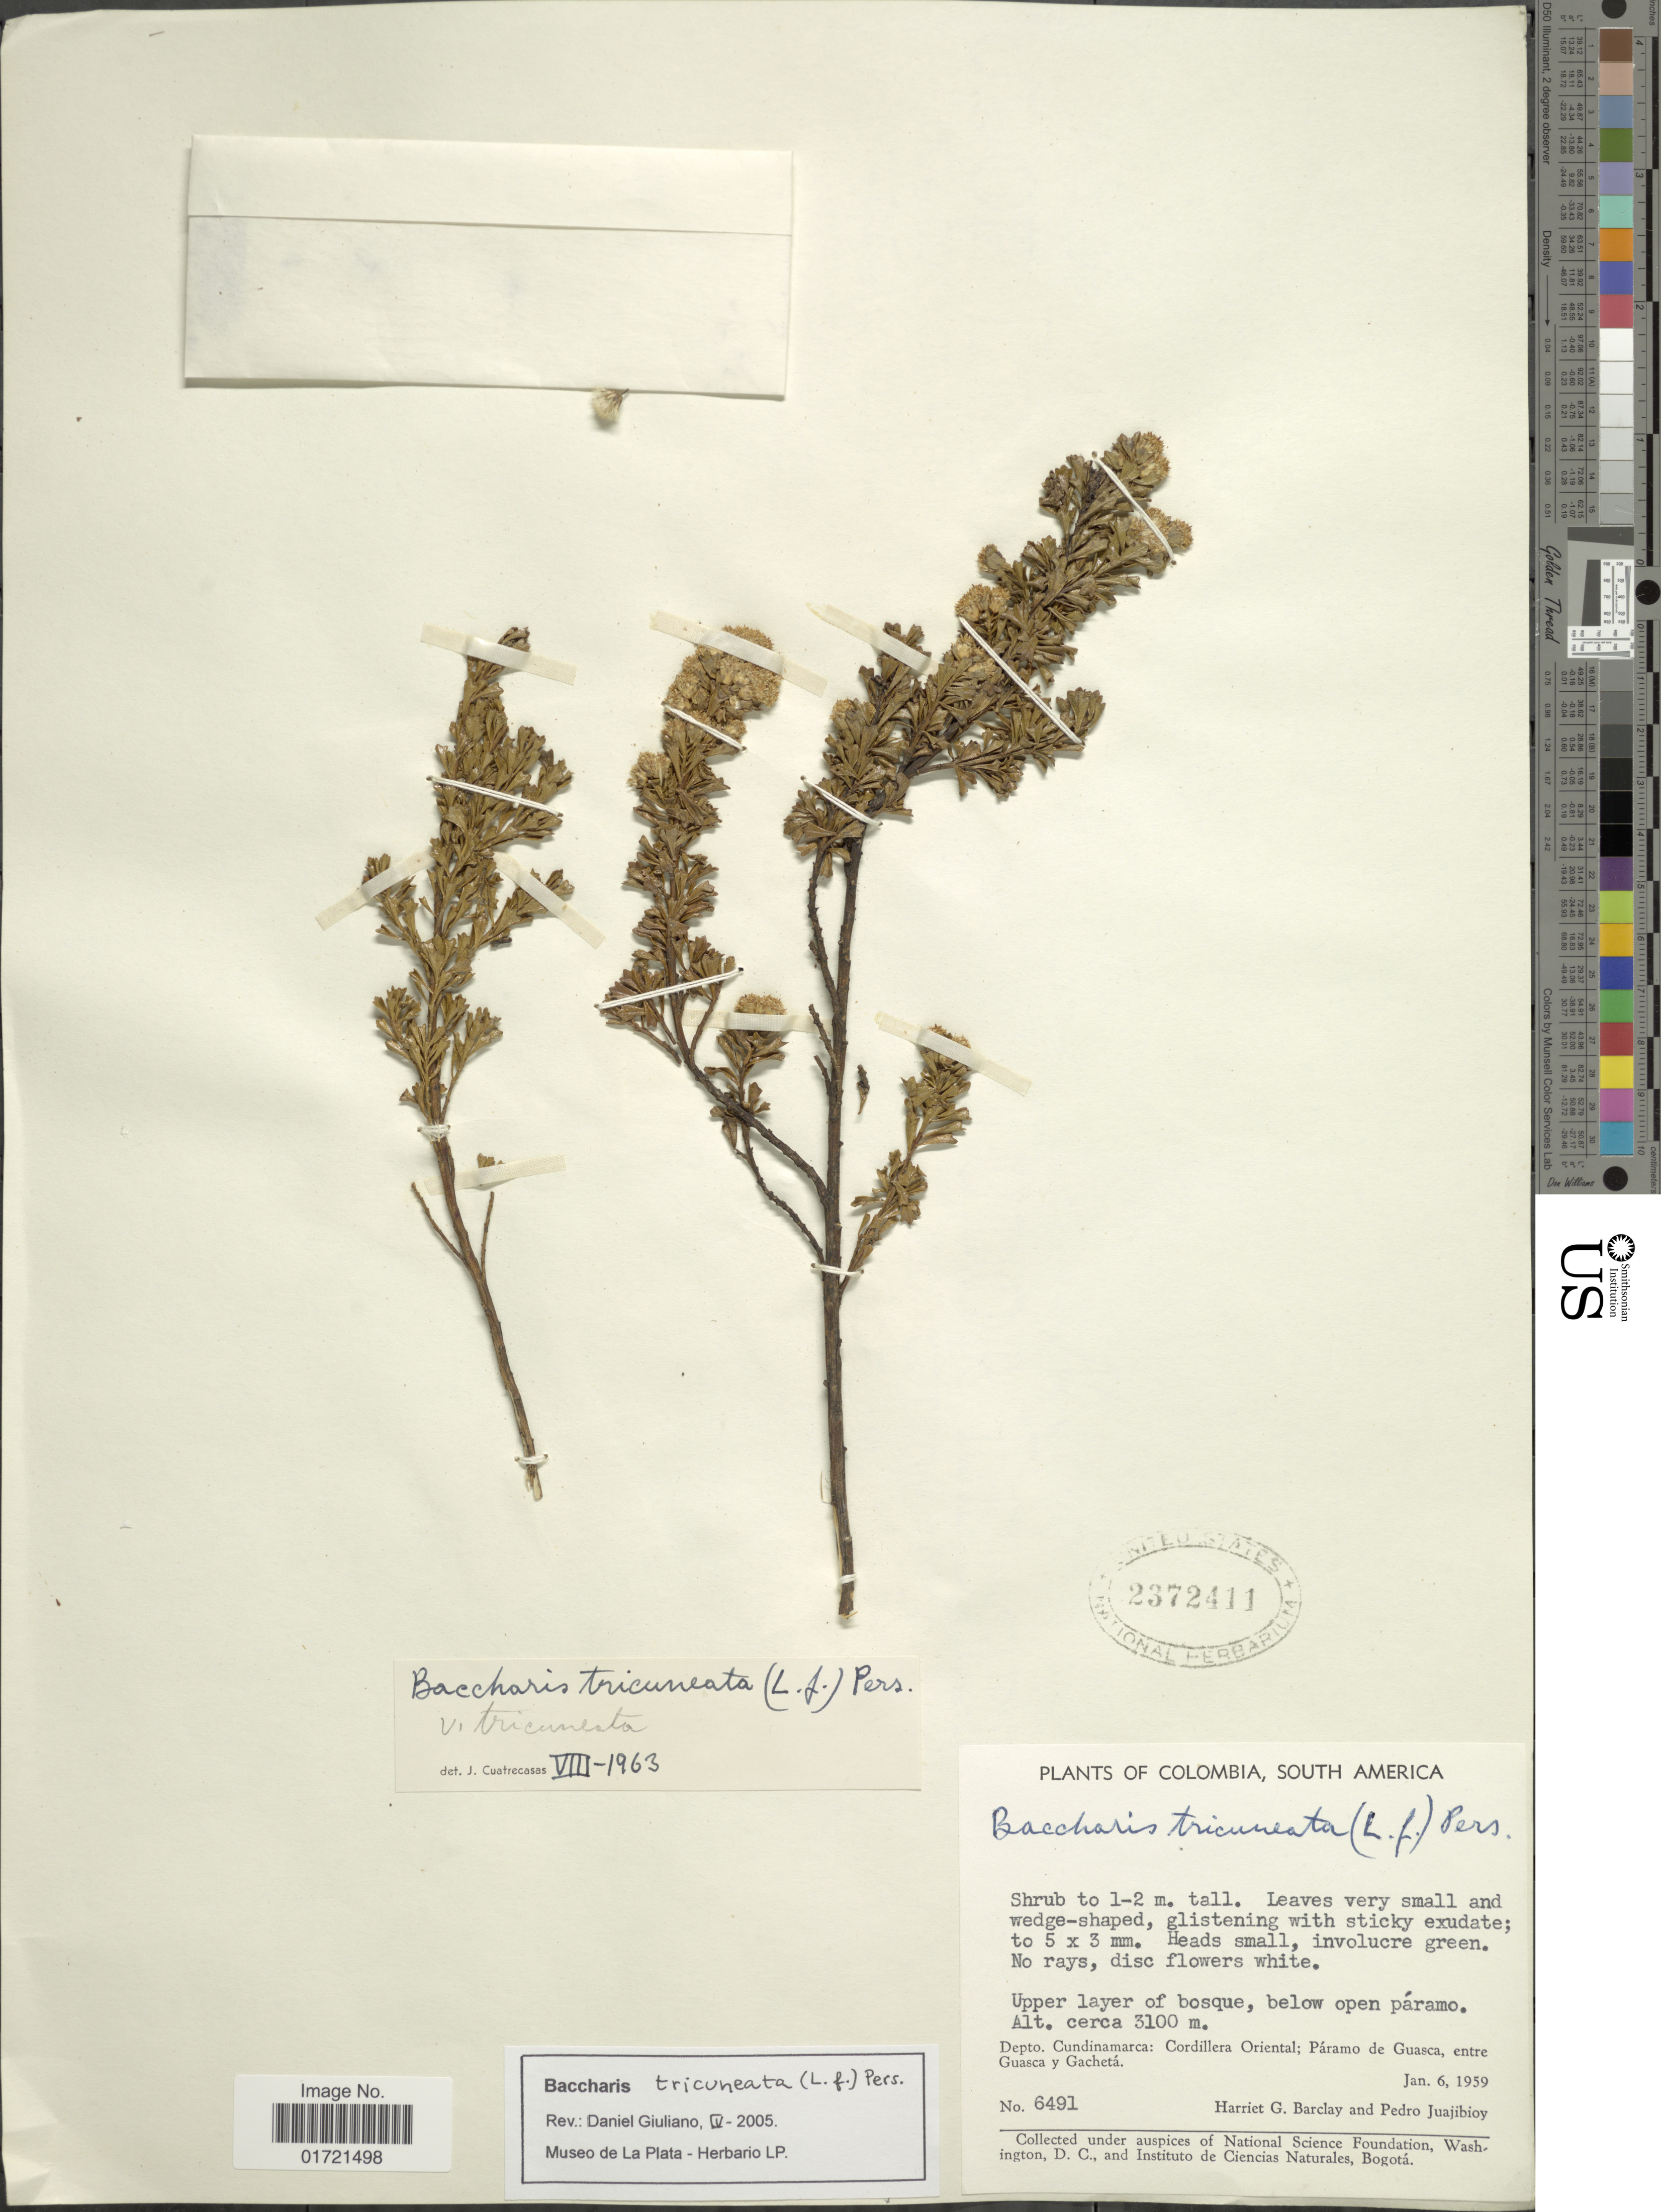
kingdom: Plantae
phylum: Tracheophyta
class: Magnoliopsida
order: Asterales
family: Asteraceae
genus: Baccharis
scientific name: Baccharis tricuneata f. tricuneata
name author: (L. f.) Pers.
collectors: H. G. Barclay & P. Juajibioy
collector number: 6491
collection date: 1959-01-06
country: Colombia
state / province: Cundinamarca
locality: Cordillera Oriental; Paramo de Guasca, entre Guasca y Gacheta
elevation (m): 3100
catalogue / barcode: US 2372411